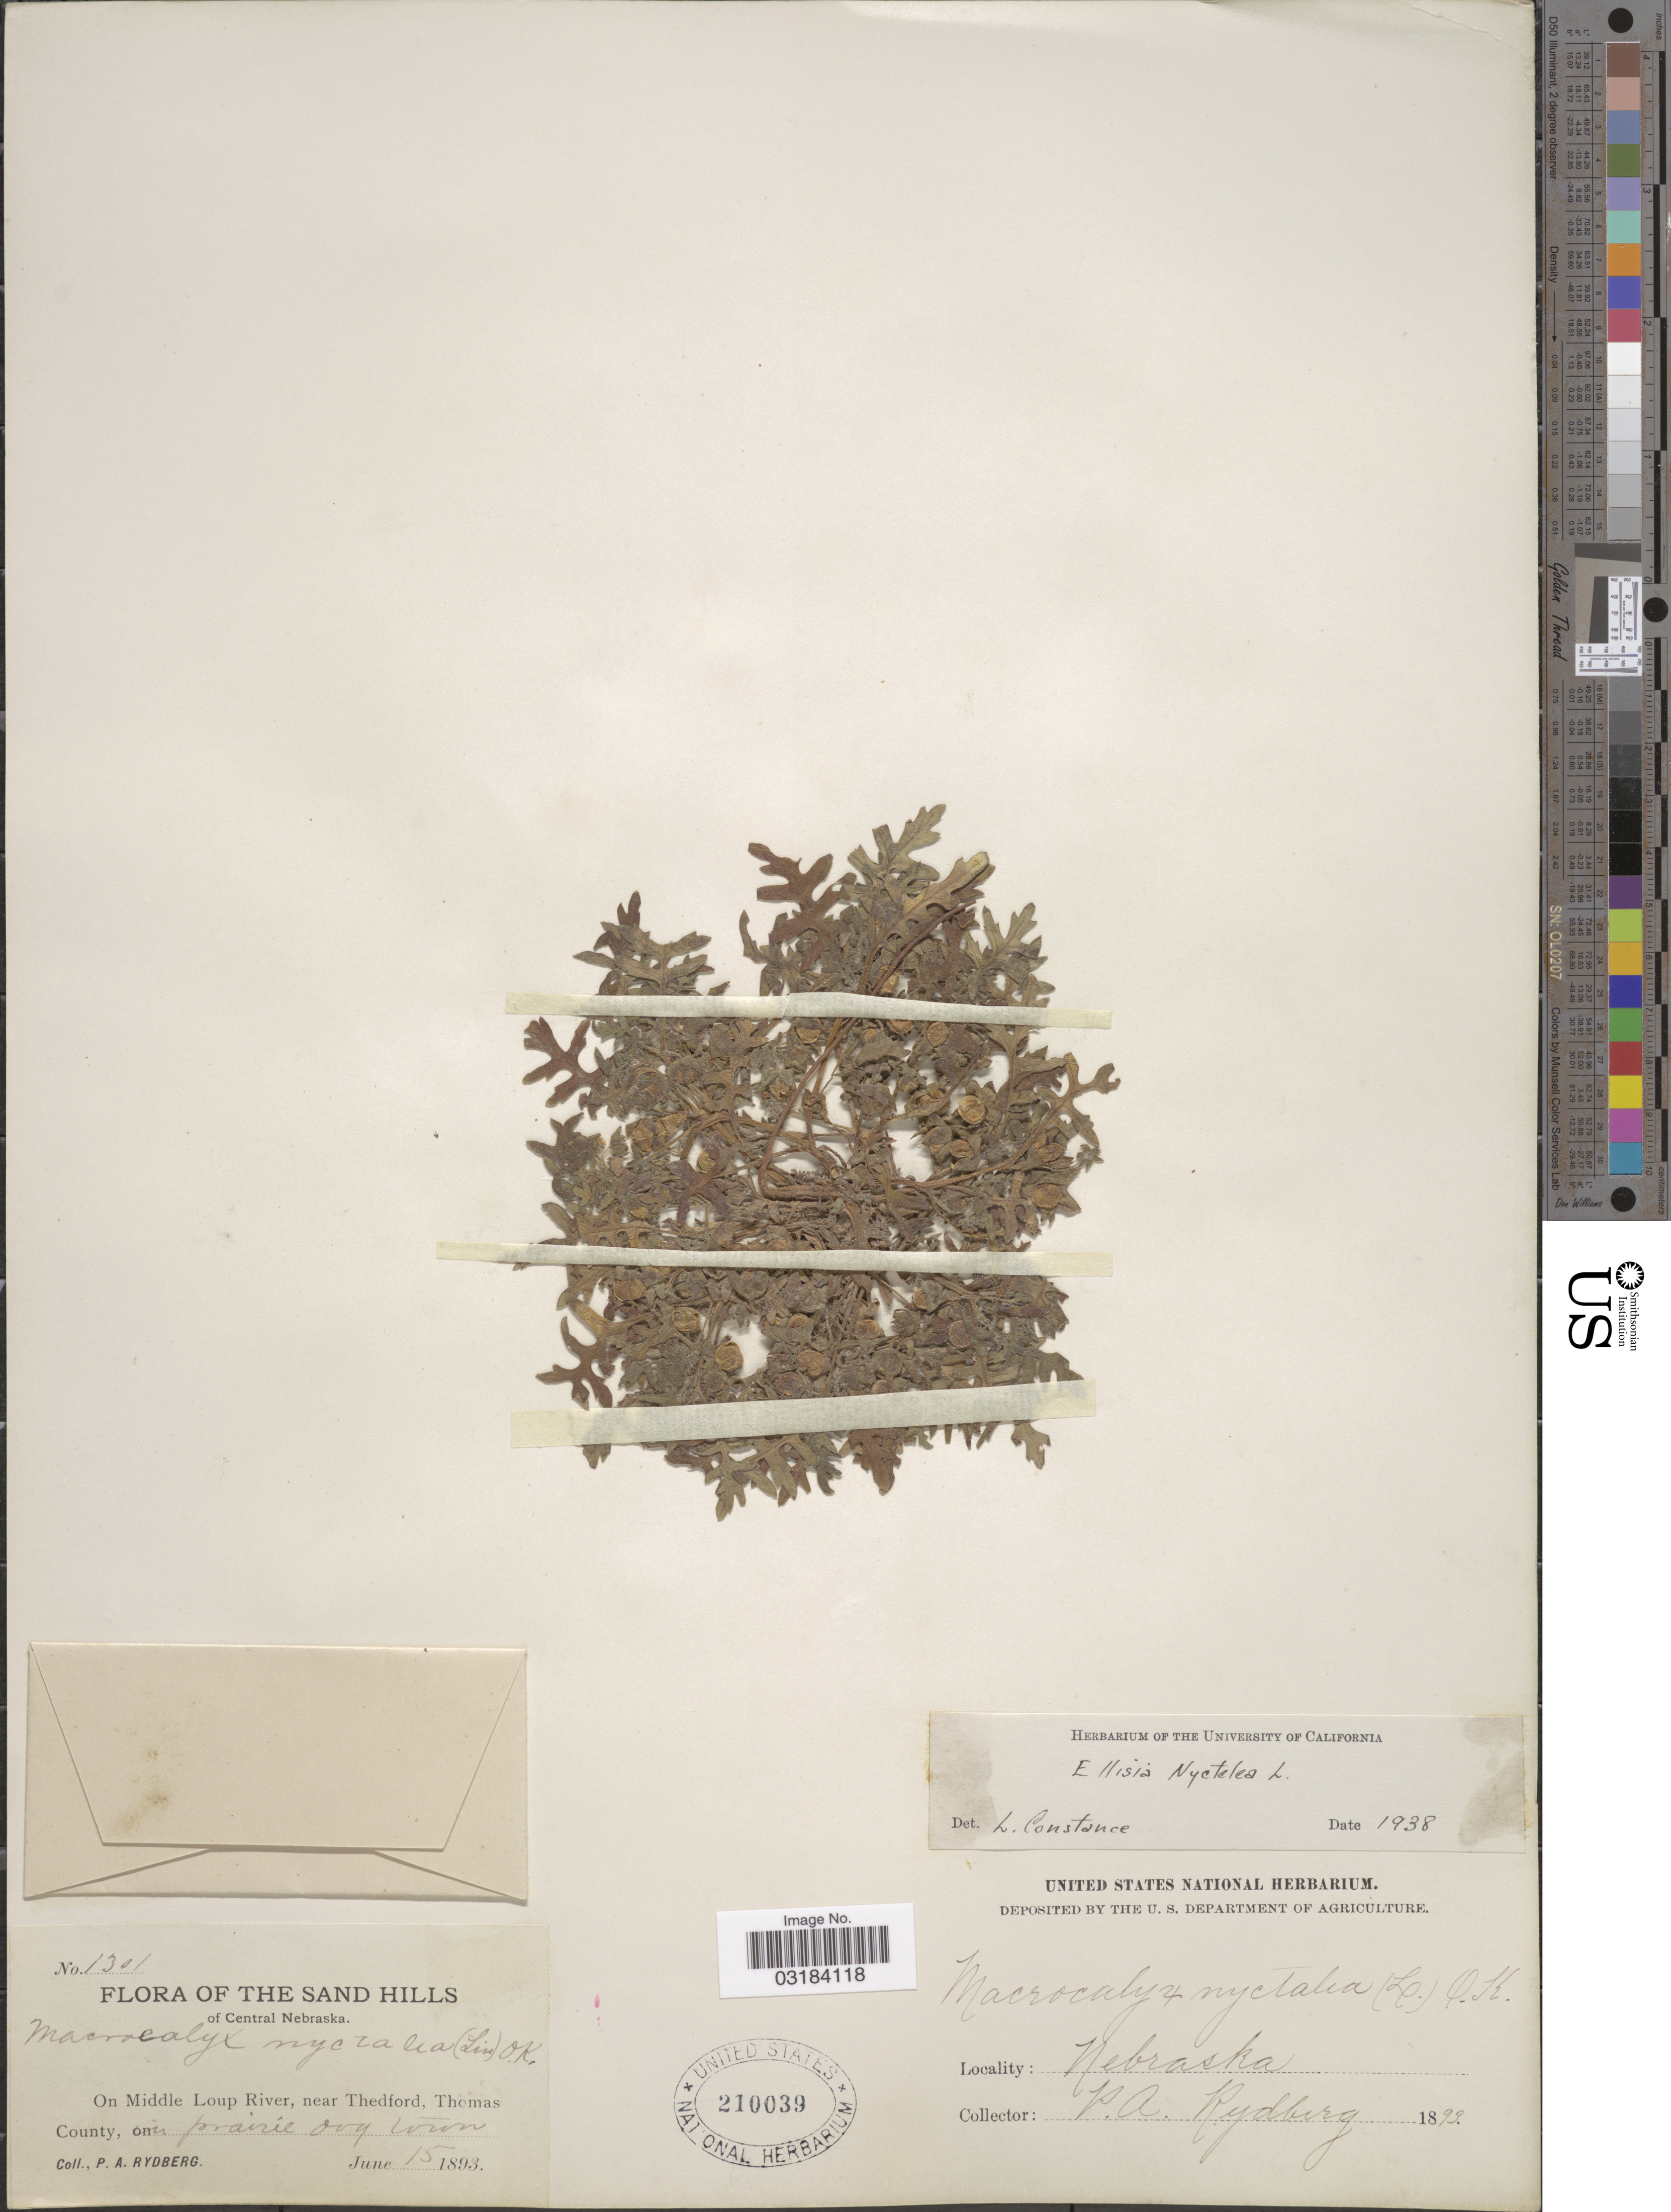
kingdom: Plantae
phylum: Tracheophyta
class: Magnoliopsida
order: Boraginales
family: Hydrophyllaceae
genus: Ellisia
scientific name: Ellisia nyctelea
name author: L.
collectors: P. A. Rydberg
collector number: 1301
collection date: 1893-06-15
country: United States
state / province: Nebraska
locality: The Sand Hills of Central Nebraska. On Middle Loup River, near Thedford, Thomas County.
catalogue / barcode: US 210039